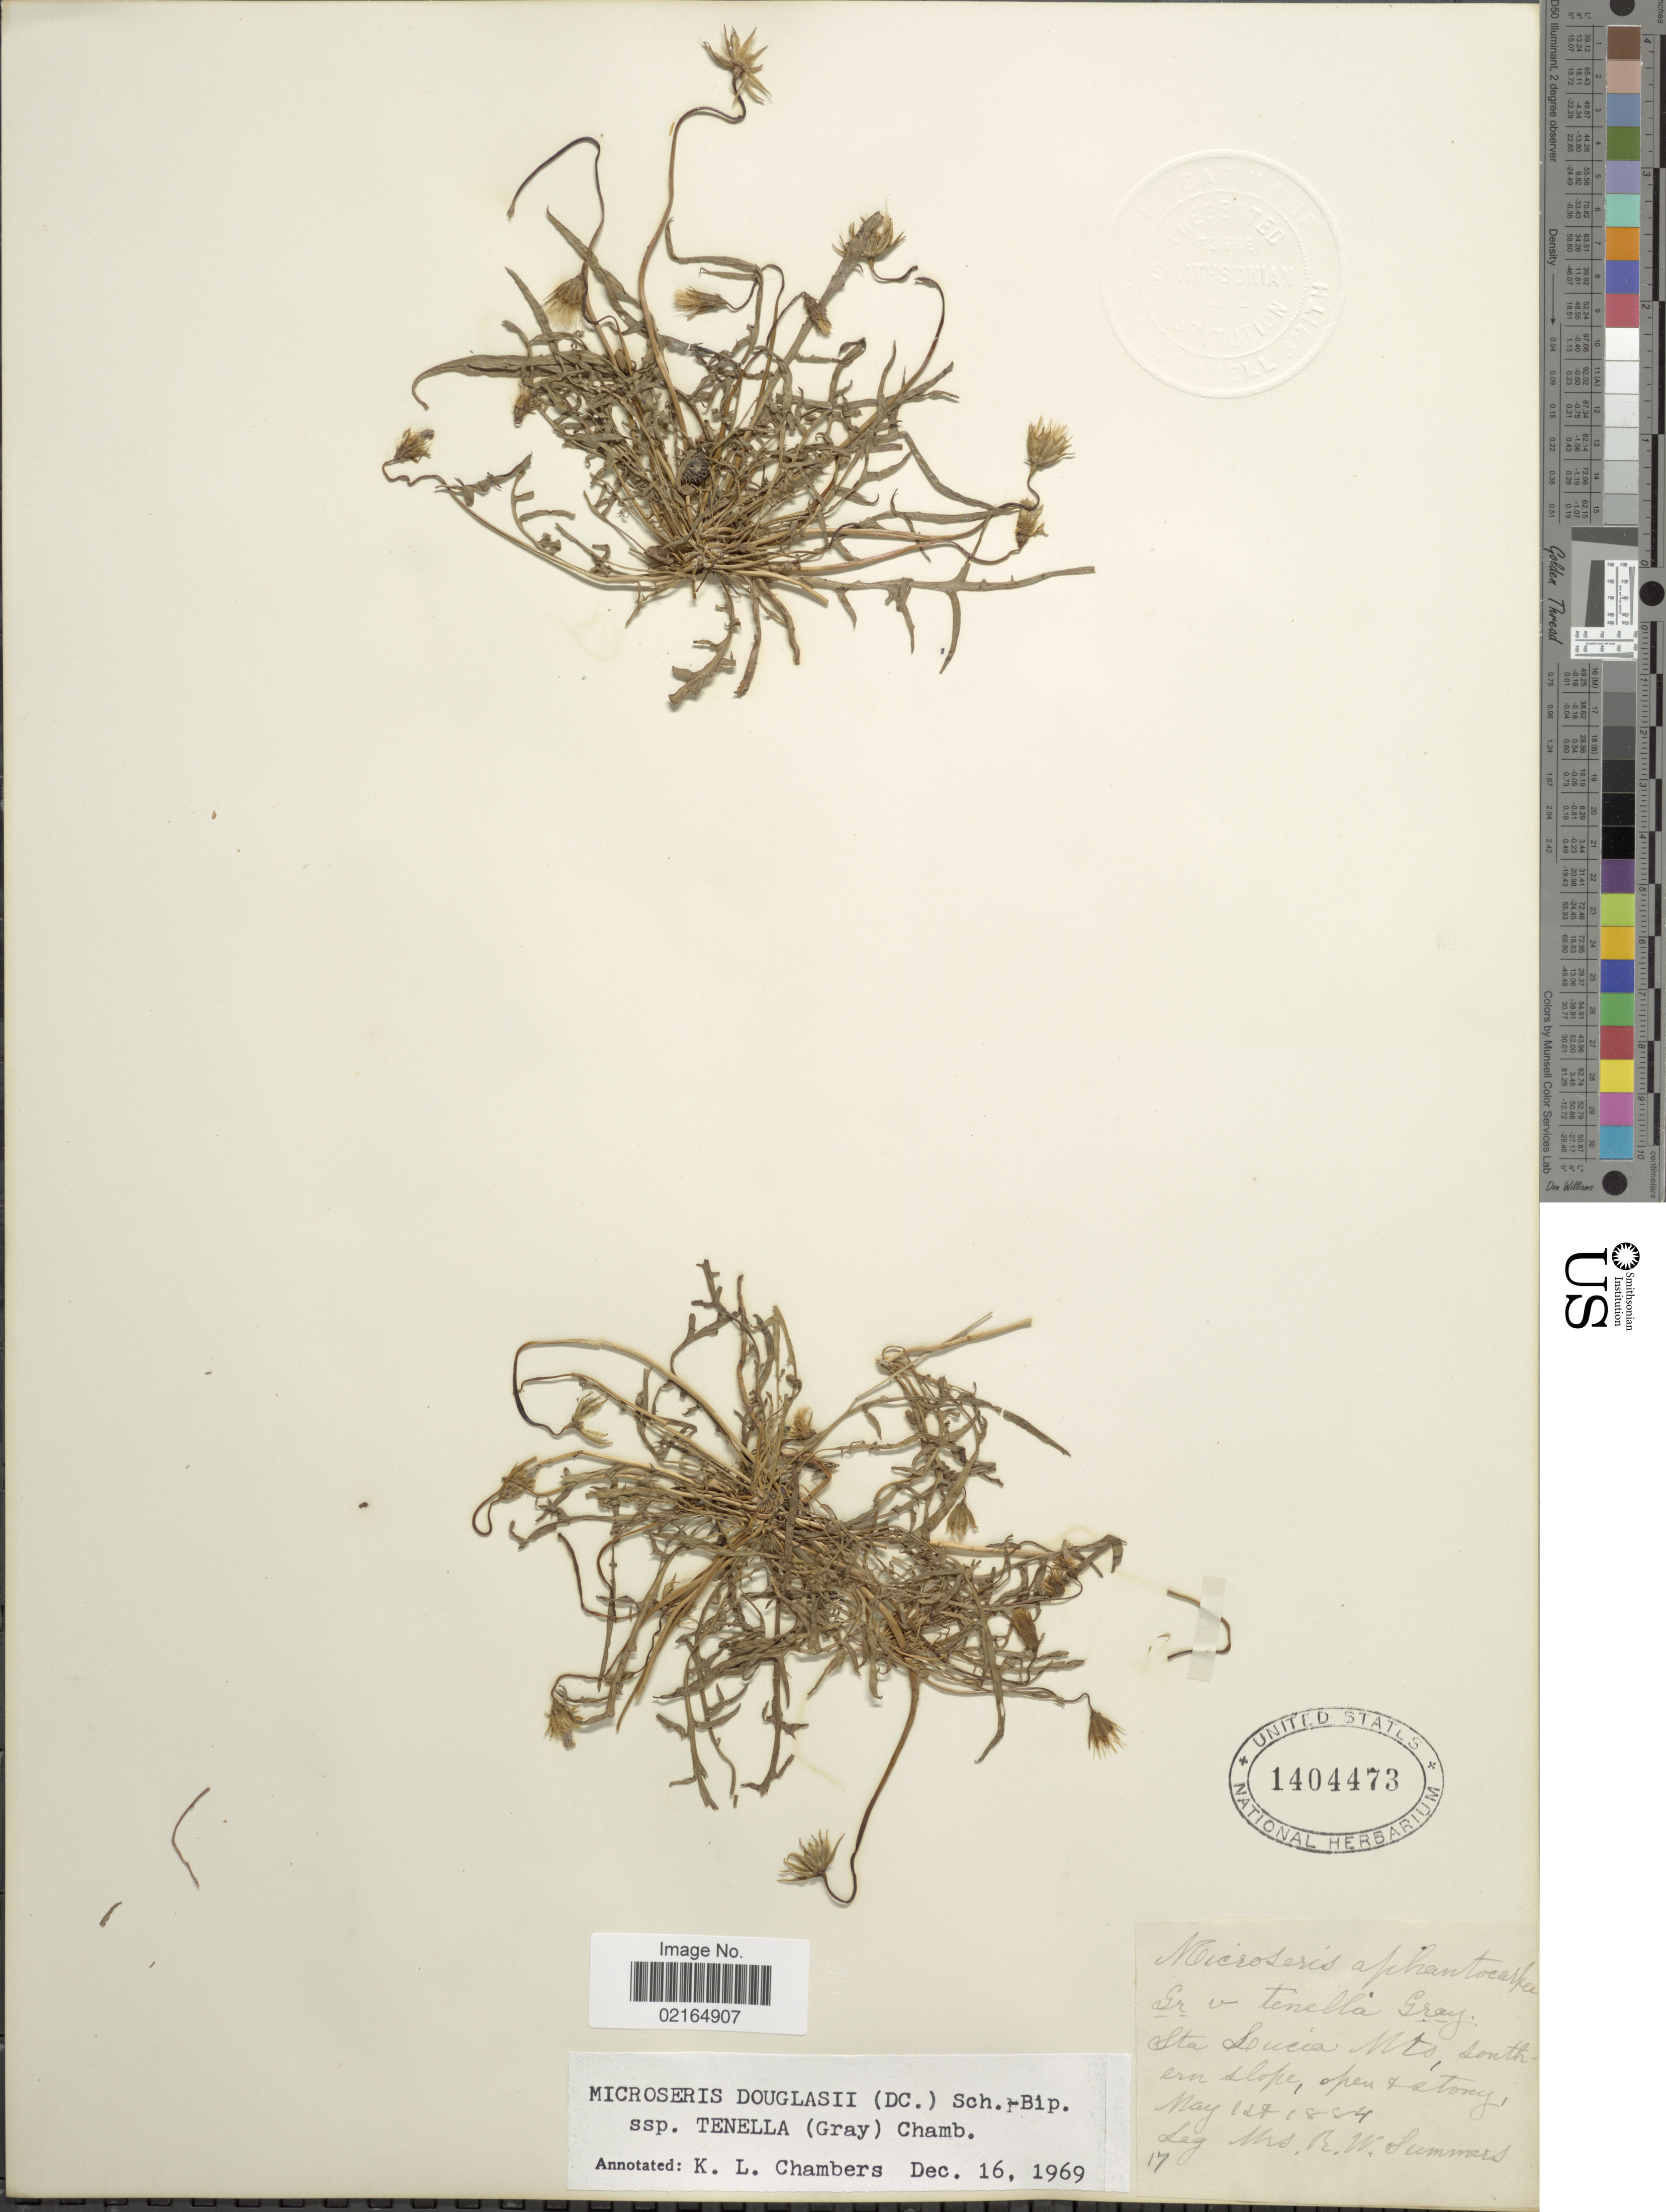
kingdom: Plantae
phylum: Tracheophyta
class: Magnoliopsida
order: Asterales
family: Asteraceae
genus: Microseris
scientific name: Microseris douglasii subsp. tenella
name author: (A. Gray) K.L. Chambers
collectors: R. Summers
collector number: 17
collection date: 1884-05-28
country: United States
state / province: California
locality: Sta Lucia Mts., southern slope, open + stony.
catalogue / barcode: US 1404473